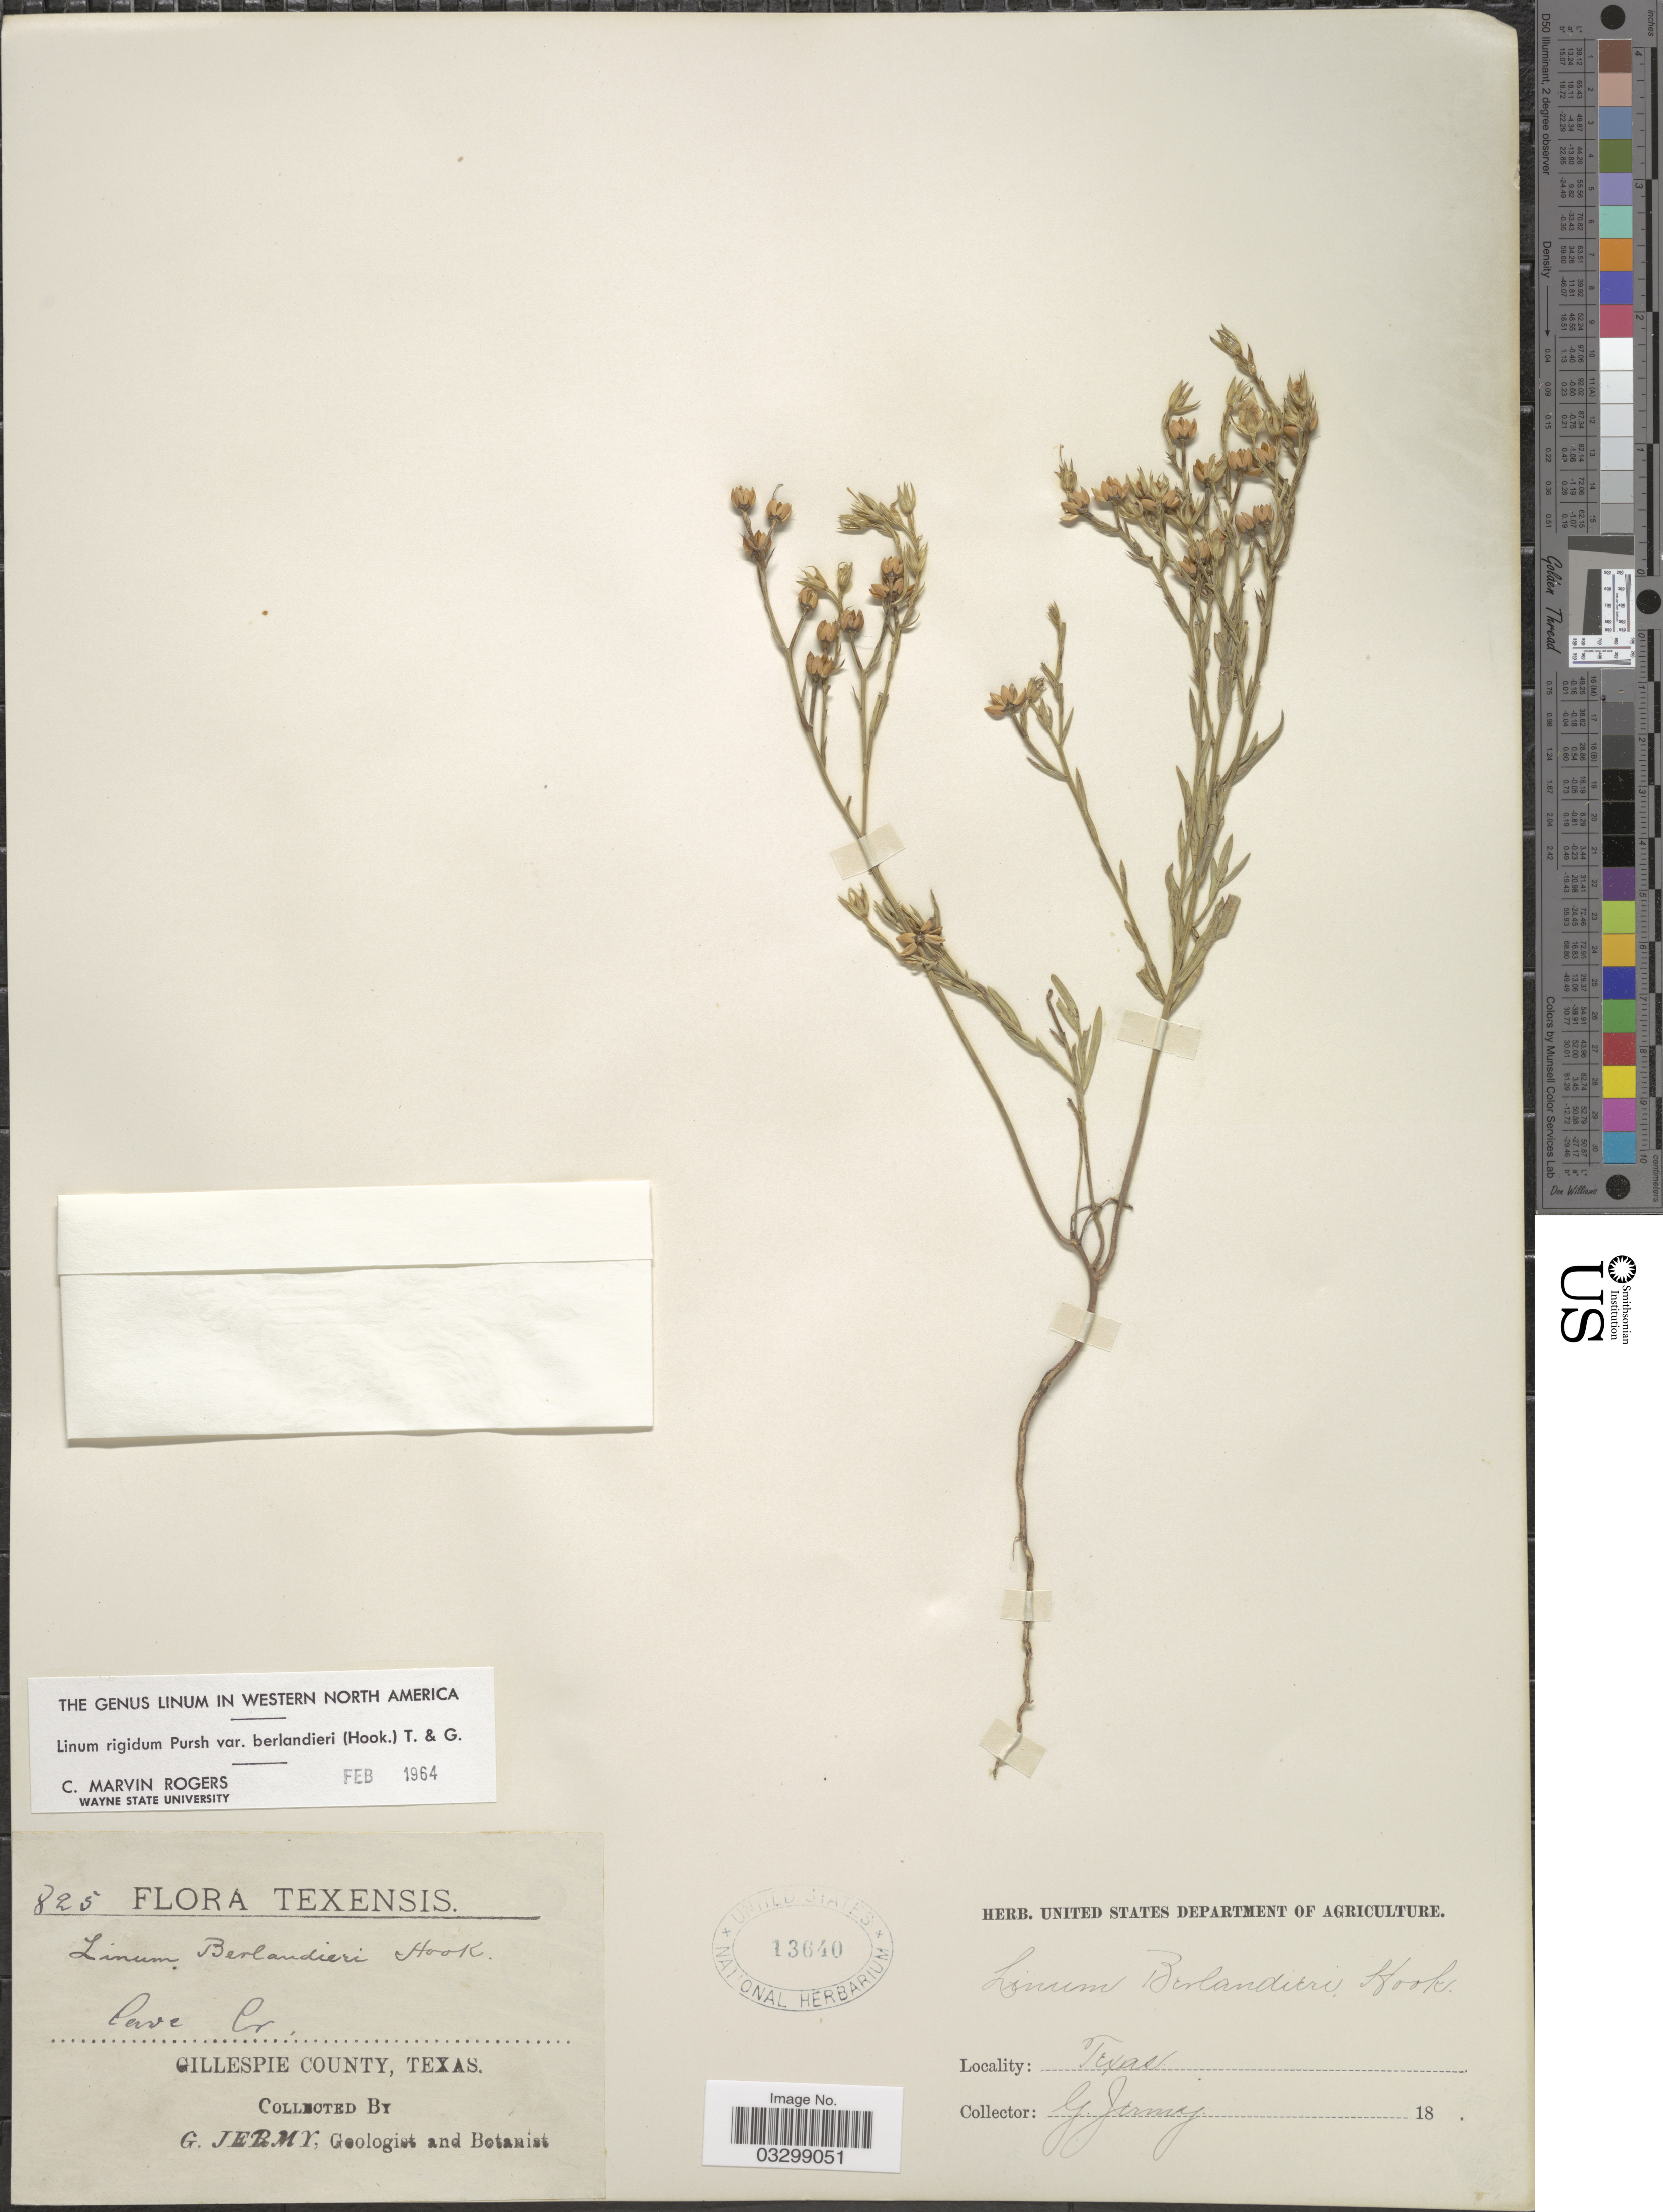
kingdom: Plantae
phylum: Tracheophyta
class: Magnoliopsida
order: Malpighiales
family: Linaceae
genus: Linum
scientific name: Linum rigidum var. berlandieri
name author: Pursh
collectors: G. Jermy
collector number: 825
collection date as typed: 18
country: United States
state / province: Texas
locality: Cave Cr. Gillespie County.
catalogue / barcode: US 13640